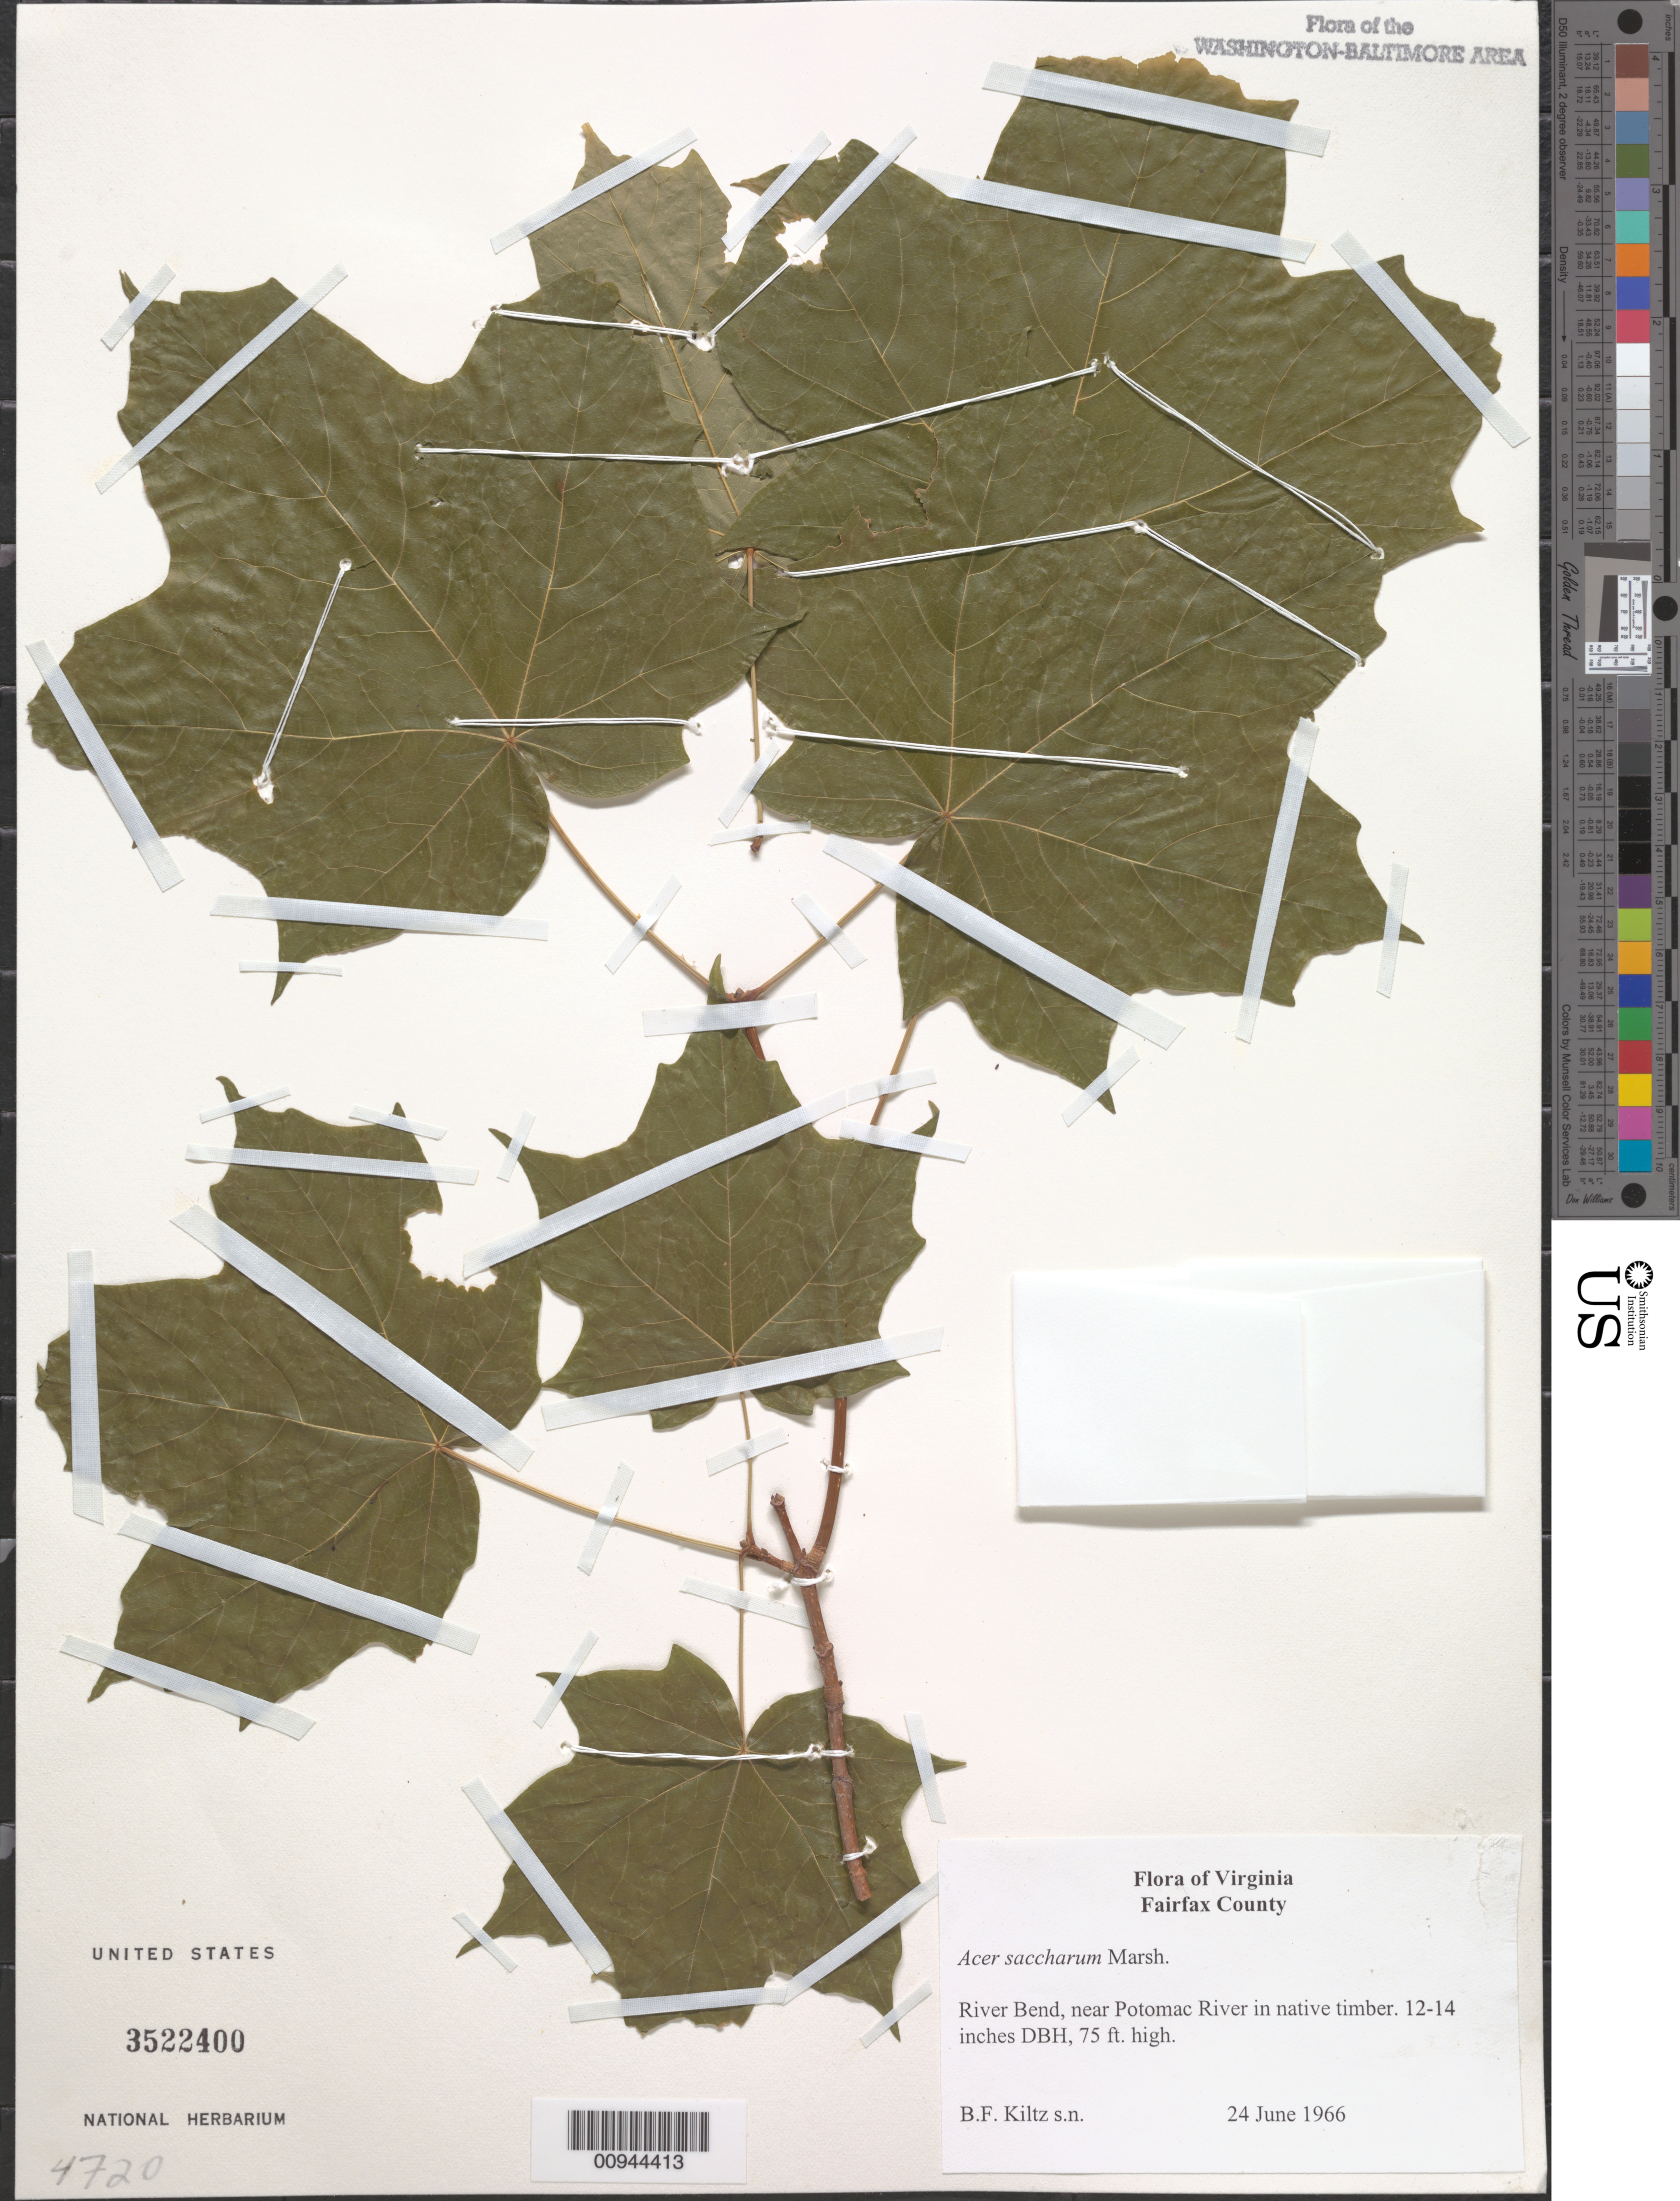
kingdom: Plantae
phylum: Tracheophyta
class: Magnoliopsida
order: Sapindales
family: Sapindaceae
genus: Acer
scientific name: Acer saccharum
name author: Marshall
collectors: B. Kiltz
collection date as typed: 24 June 1966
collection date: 1966-06-24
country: United States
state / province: Virginia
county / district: Fairfax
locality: River Bend, near Potomac River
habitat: in native timber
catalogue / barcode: US 3522400